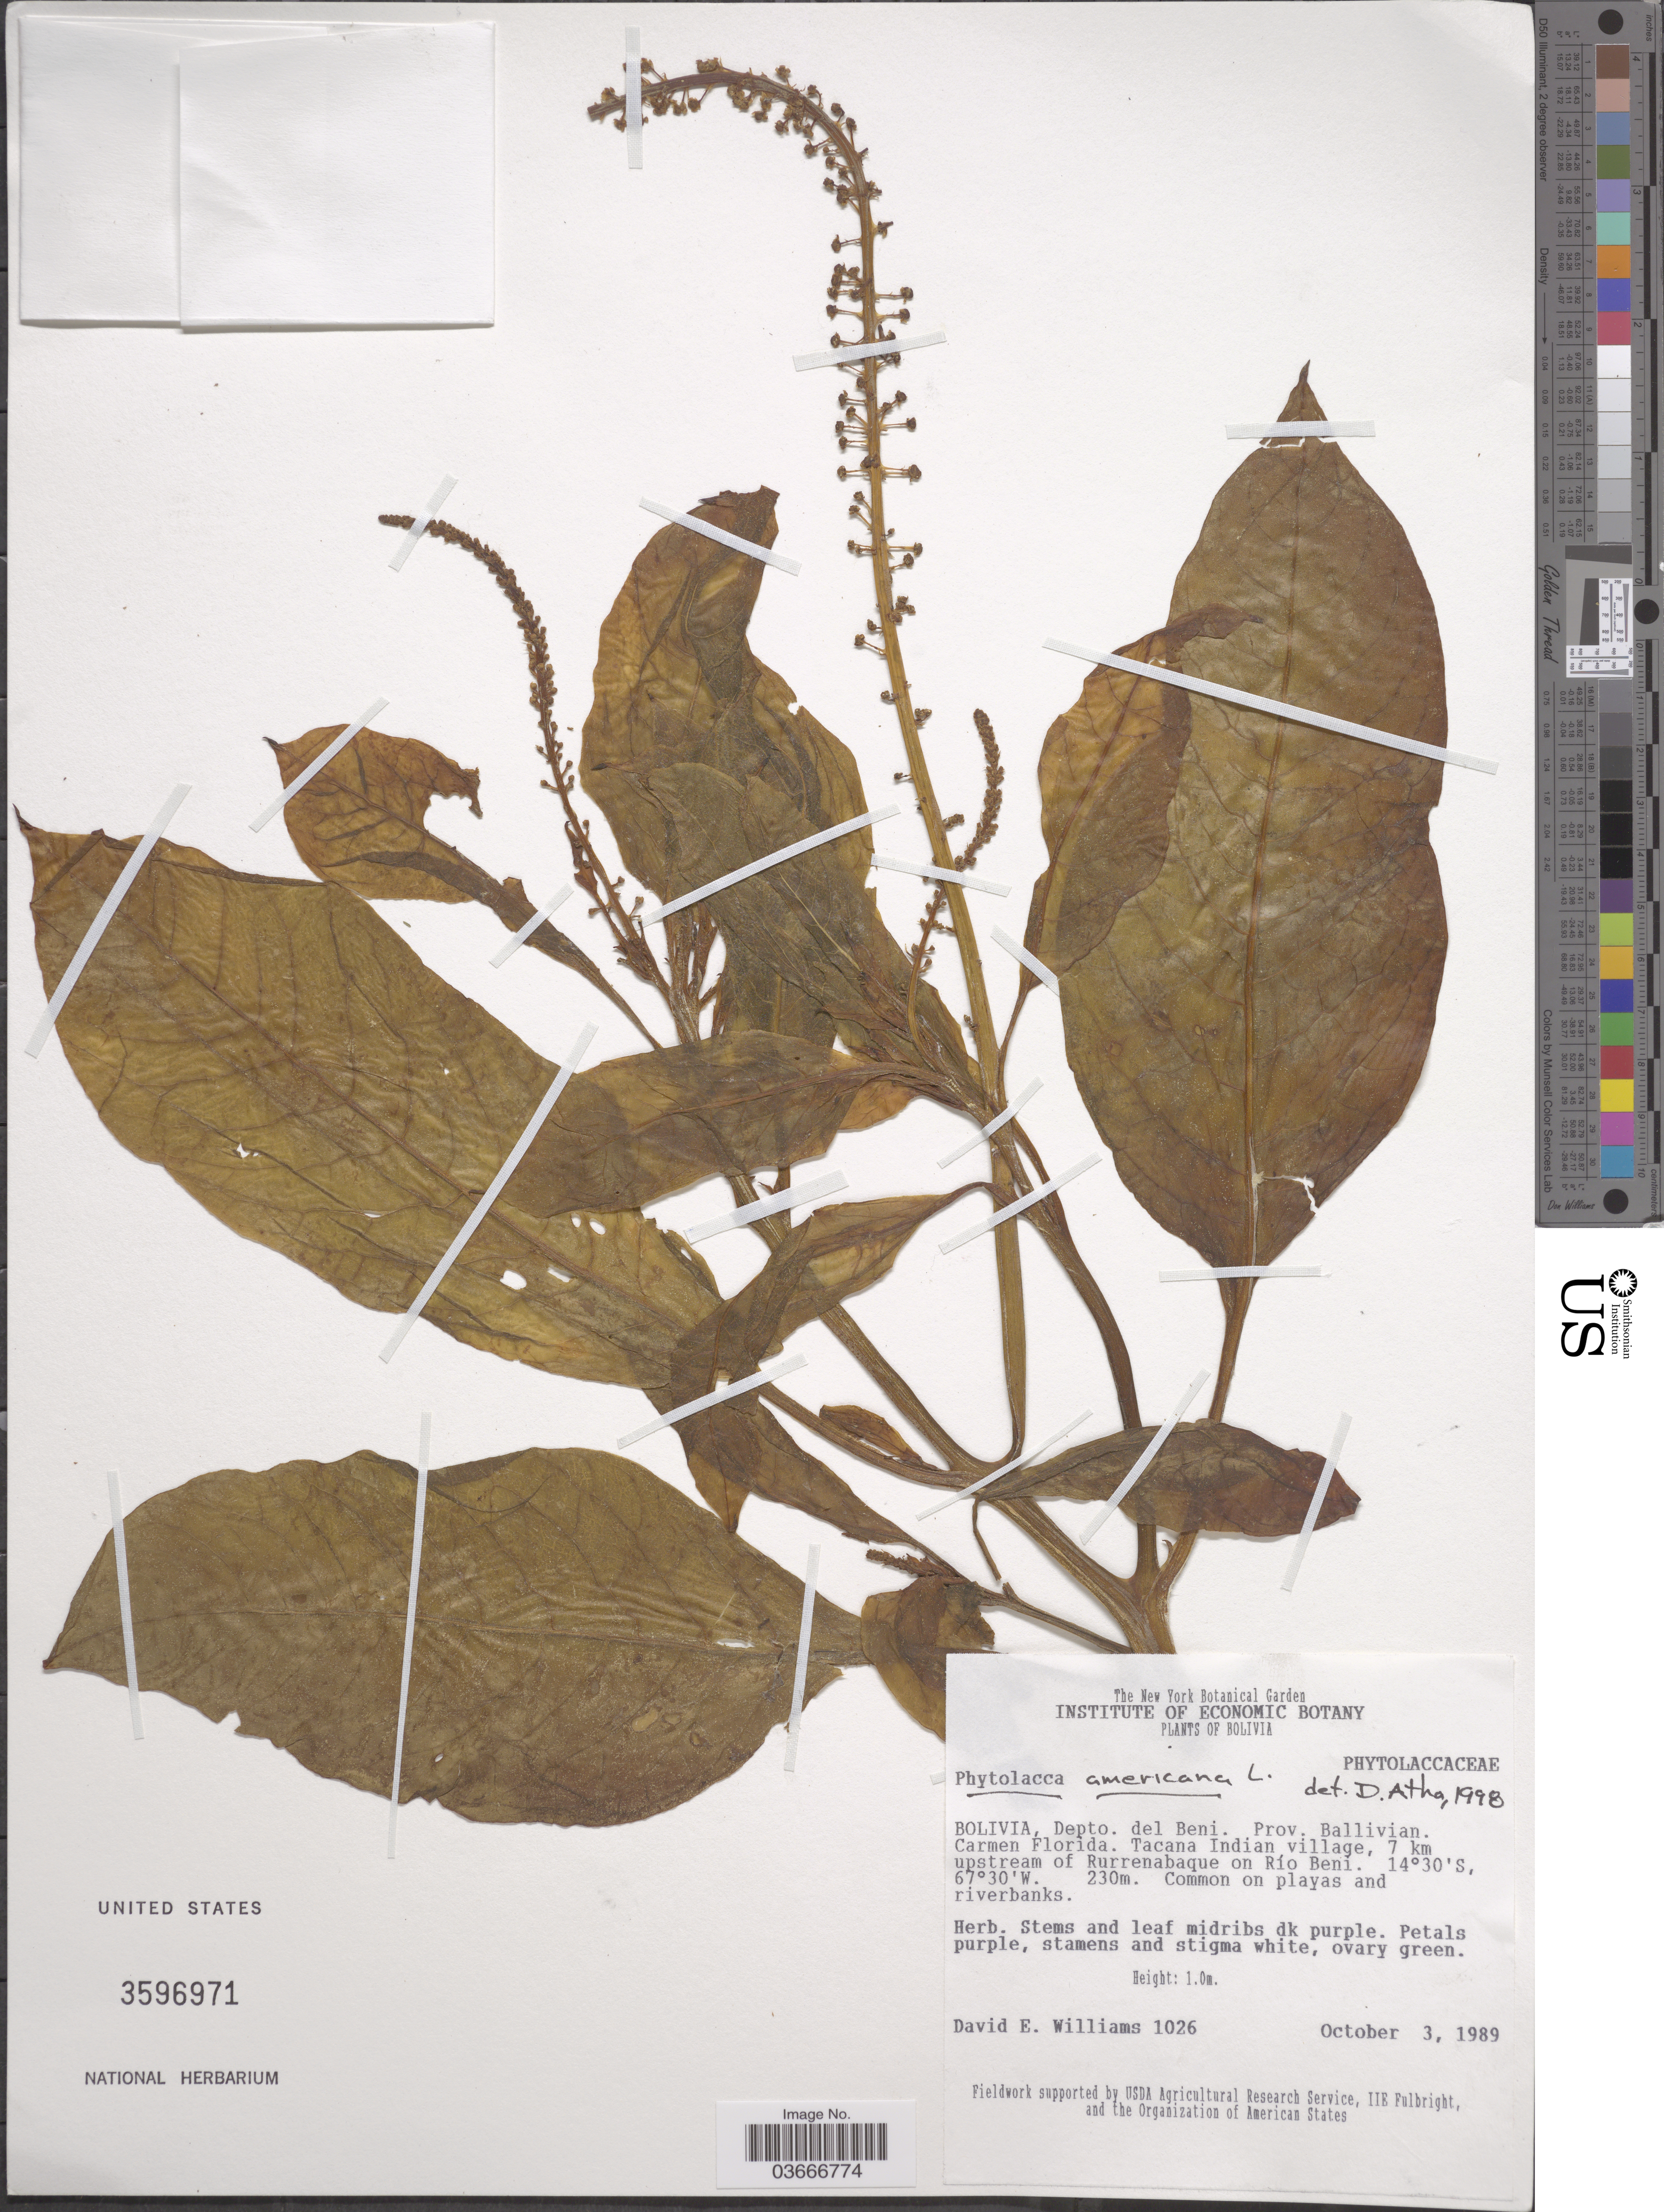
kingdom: Plantae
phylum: Tracheophyta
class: Magnoliopsida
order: Caryophyllales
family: Phytolaccaceae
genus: Phytolacca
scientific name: Phytolacca americana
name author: L.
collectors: D. E. Williams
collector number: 1026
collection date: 1989-10-03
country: Bolivia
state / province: Beni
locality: Depto. del Beni. Prov. Ballivan. Carmen Florida. Tacana Indian village, 7 km upstream of Rurrenabaque on Río Beni.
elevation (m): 230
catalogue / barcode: US 3596971